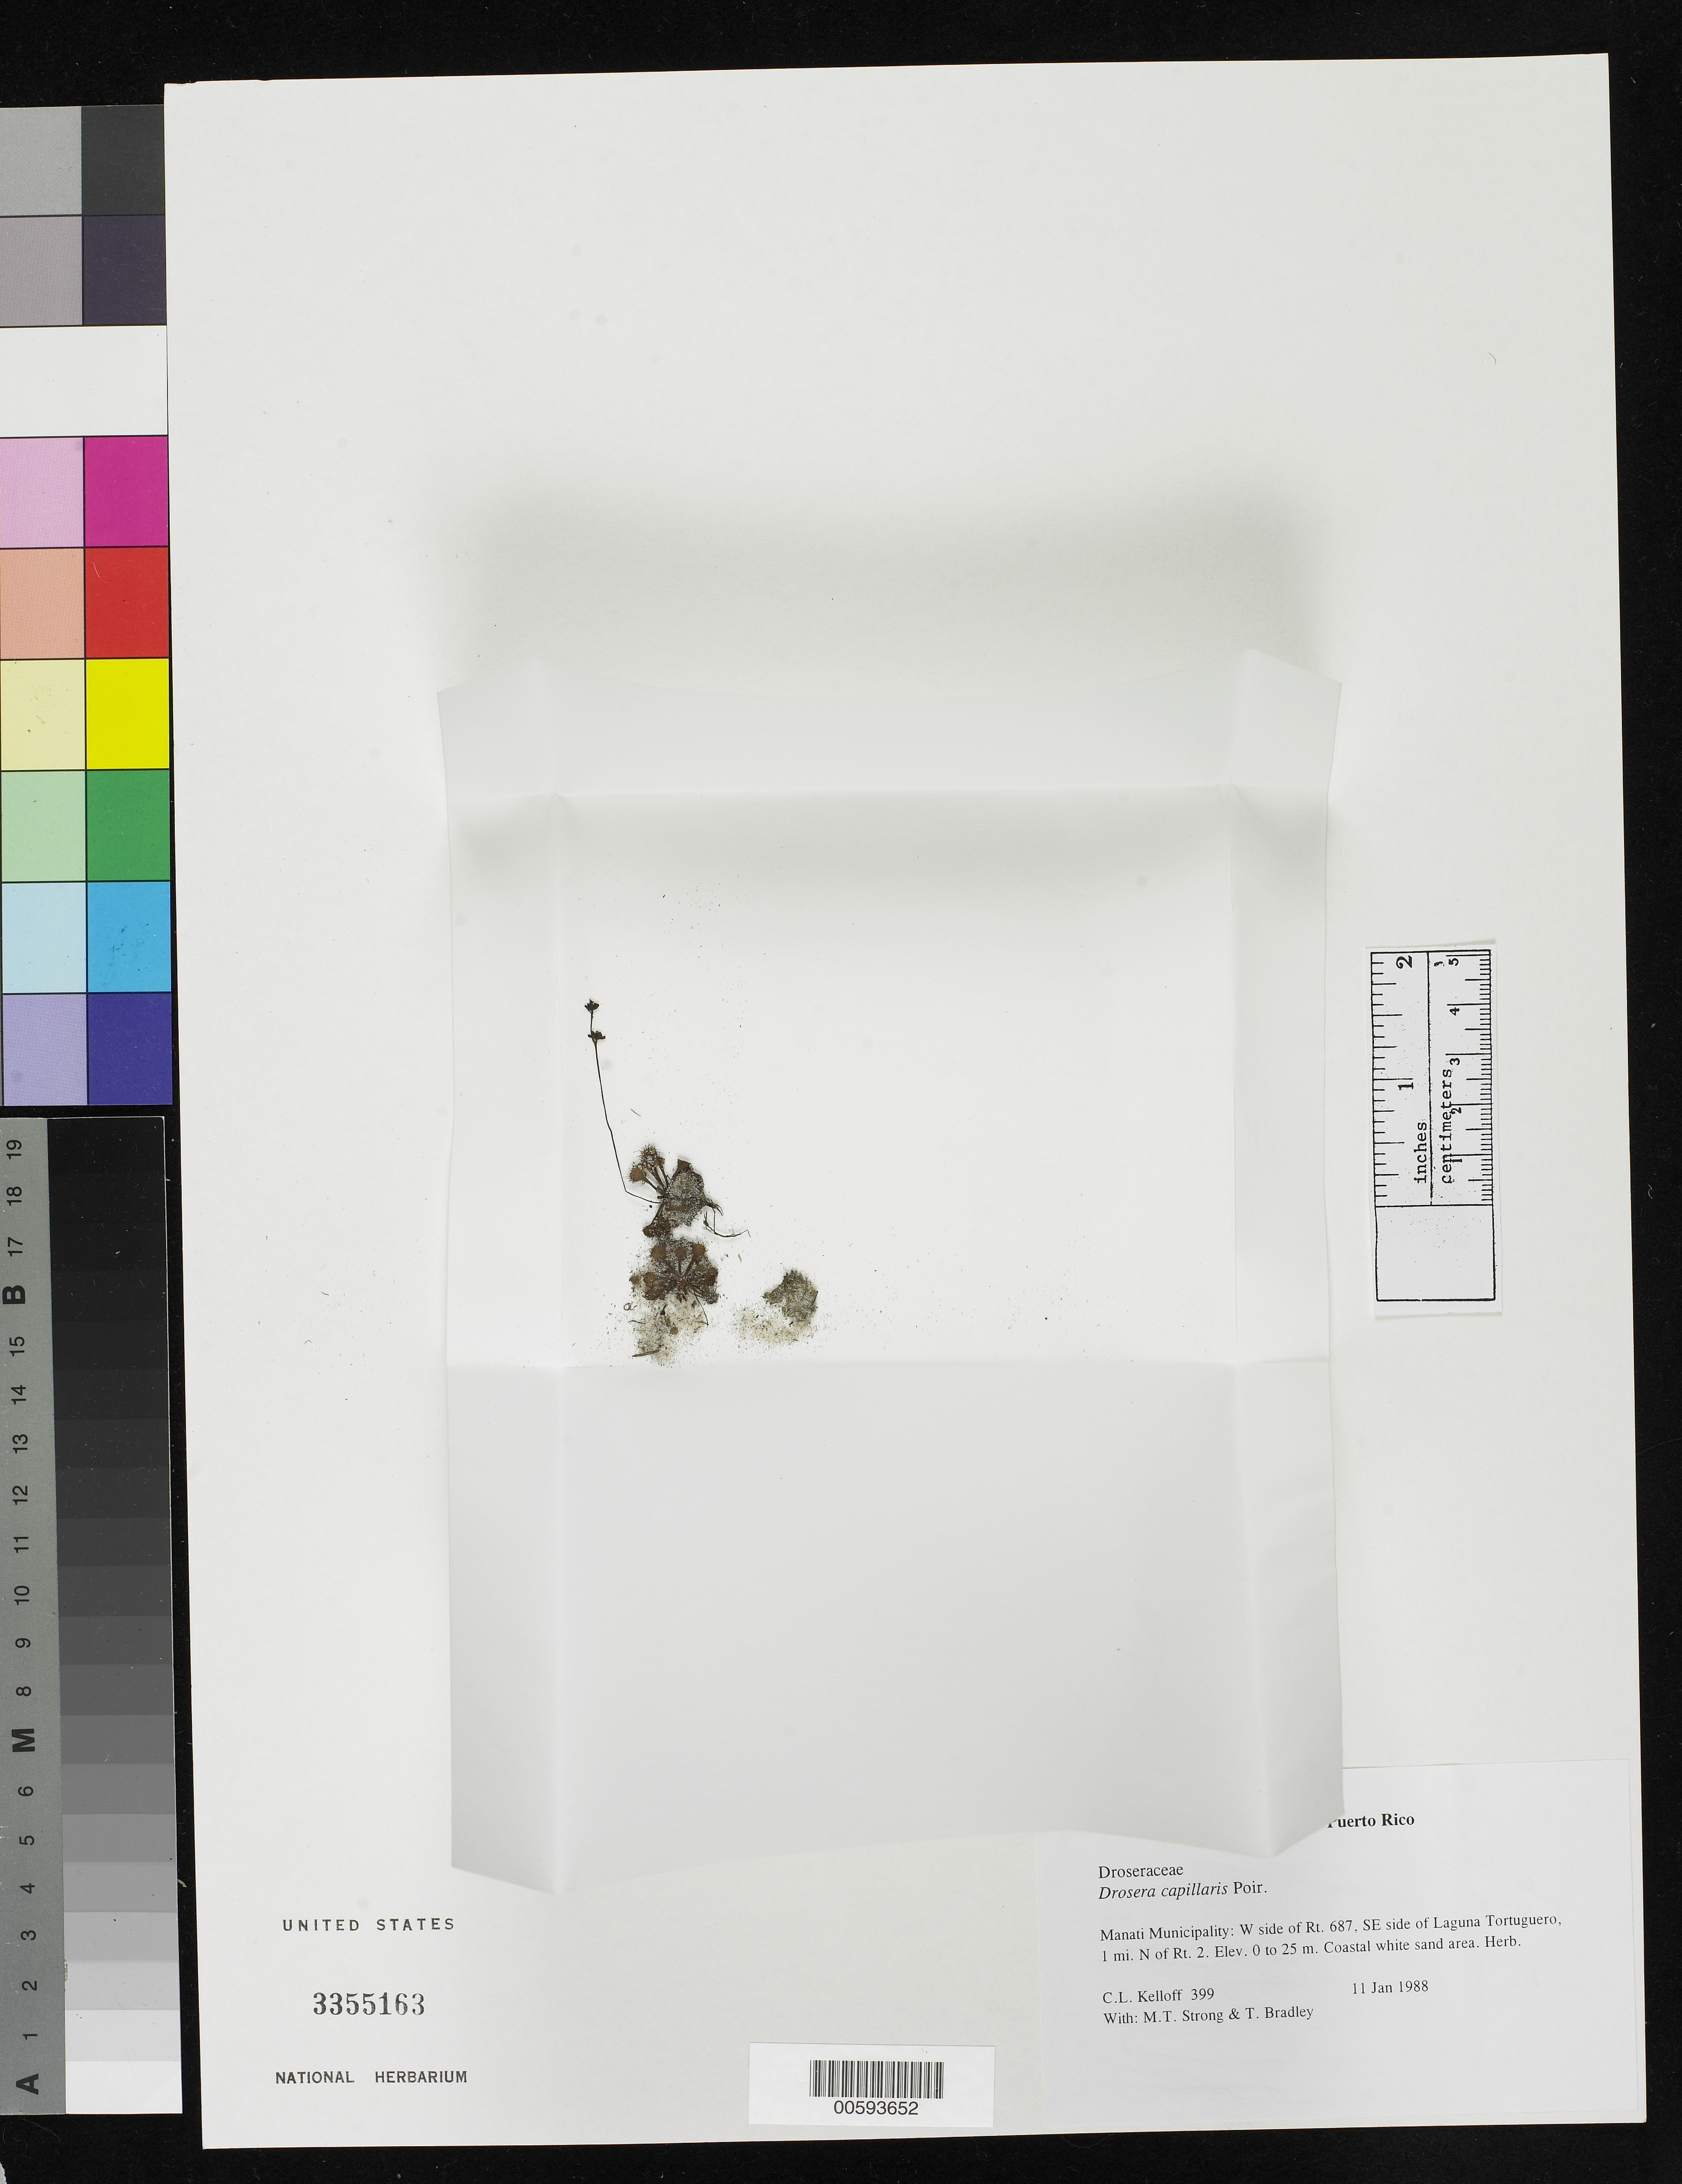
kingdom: Plantae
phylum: Tracheophyta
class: Magnoliopsida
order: Caryophyllales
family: Droseraceae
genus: Drosera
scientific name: Drosera capillaris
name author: Poir.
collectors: C. L. Kelloff, M. T. Strong & T. Bradley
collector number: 399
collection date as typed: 11 Jan 1988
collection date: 1988-01-11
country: Puerto Rico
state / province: Manatí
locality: Manati Municipality: W side of Rt. 687, SE side of Laguna Tortuguero, 1 mi. N of Rt. 2.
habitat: Coastal white sand area.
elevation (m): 0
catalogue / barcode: US 3355163